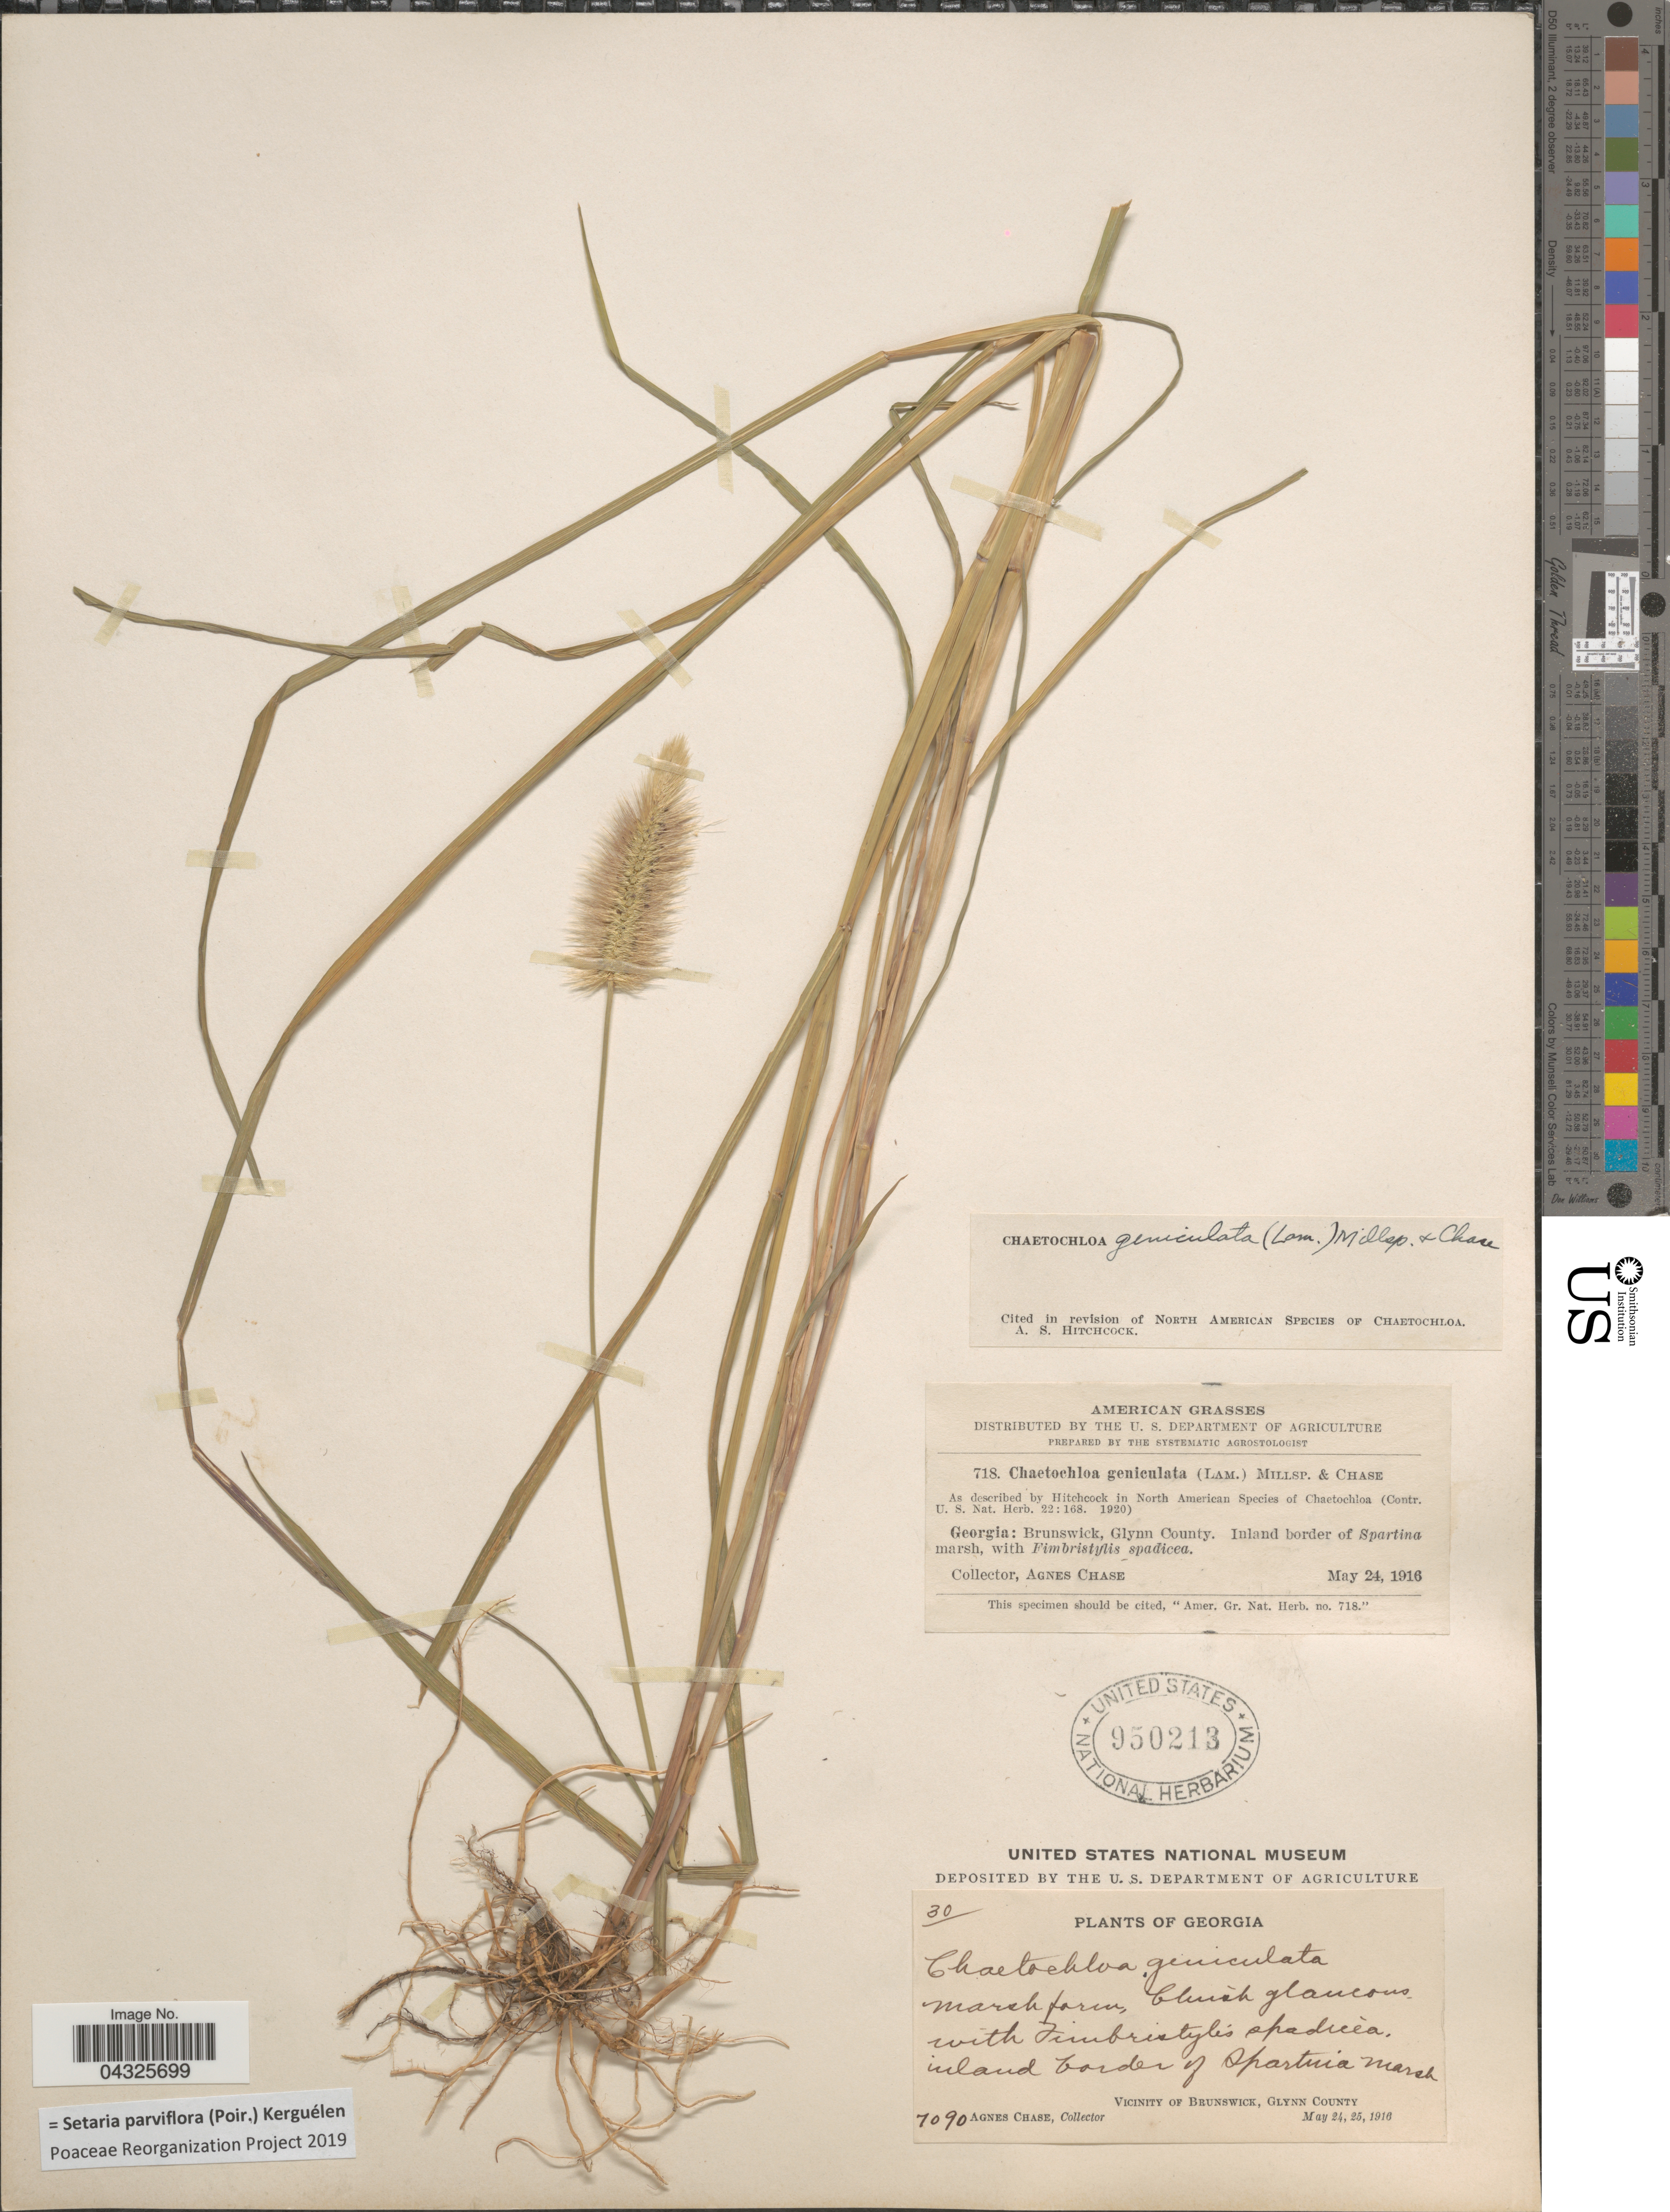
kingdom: Plantae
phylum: Tracheophyta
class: Liliopsida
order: Poales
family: Poaceae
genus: Setaria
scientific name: Setaria parviflora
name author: (Poir.) Kerguélen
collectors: A. Chase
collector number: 7090/718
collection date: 1916-05-24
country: United States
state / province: Georgia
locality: Vicinity of Brunswick, Glynn County.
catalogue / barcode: US 950213